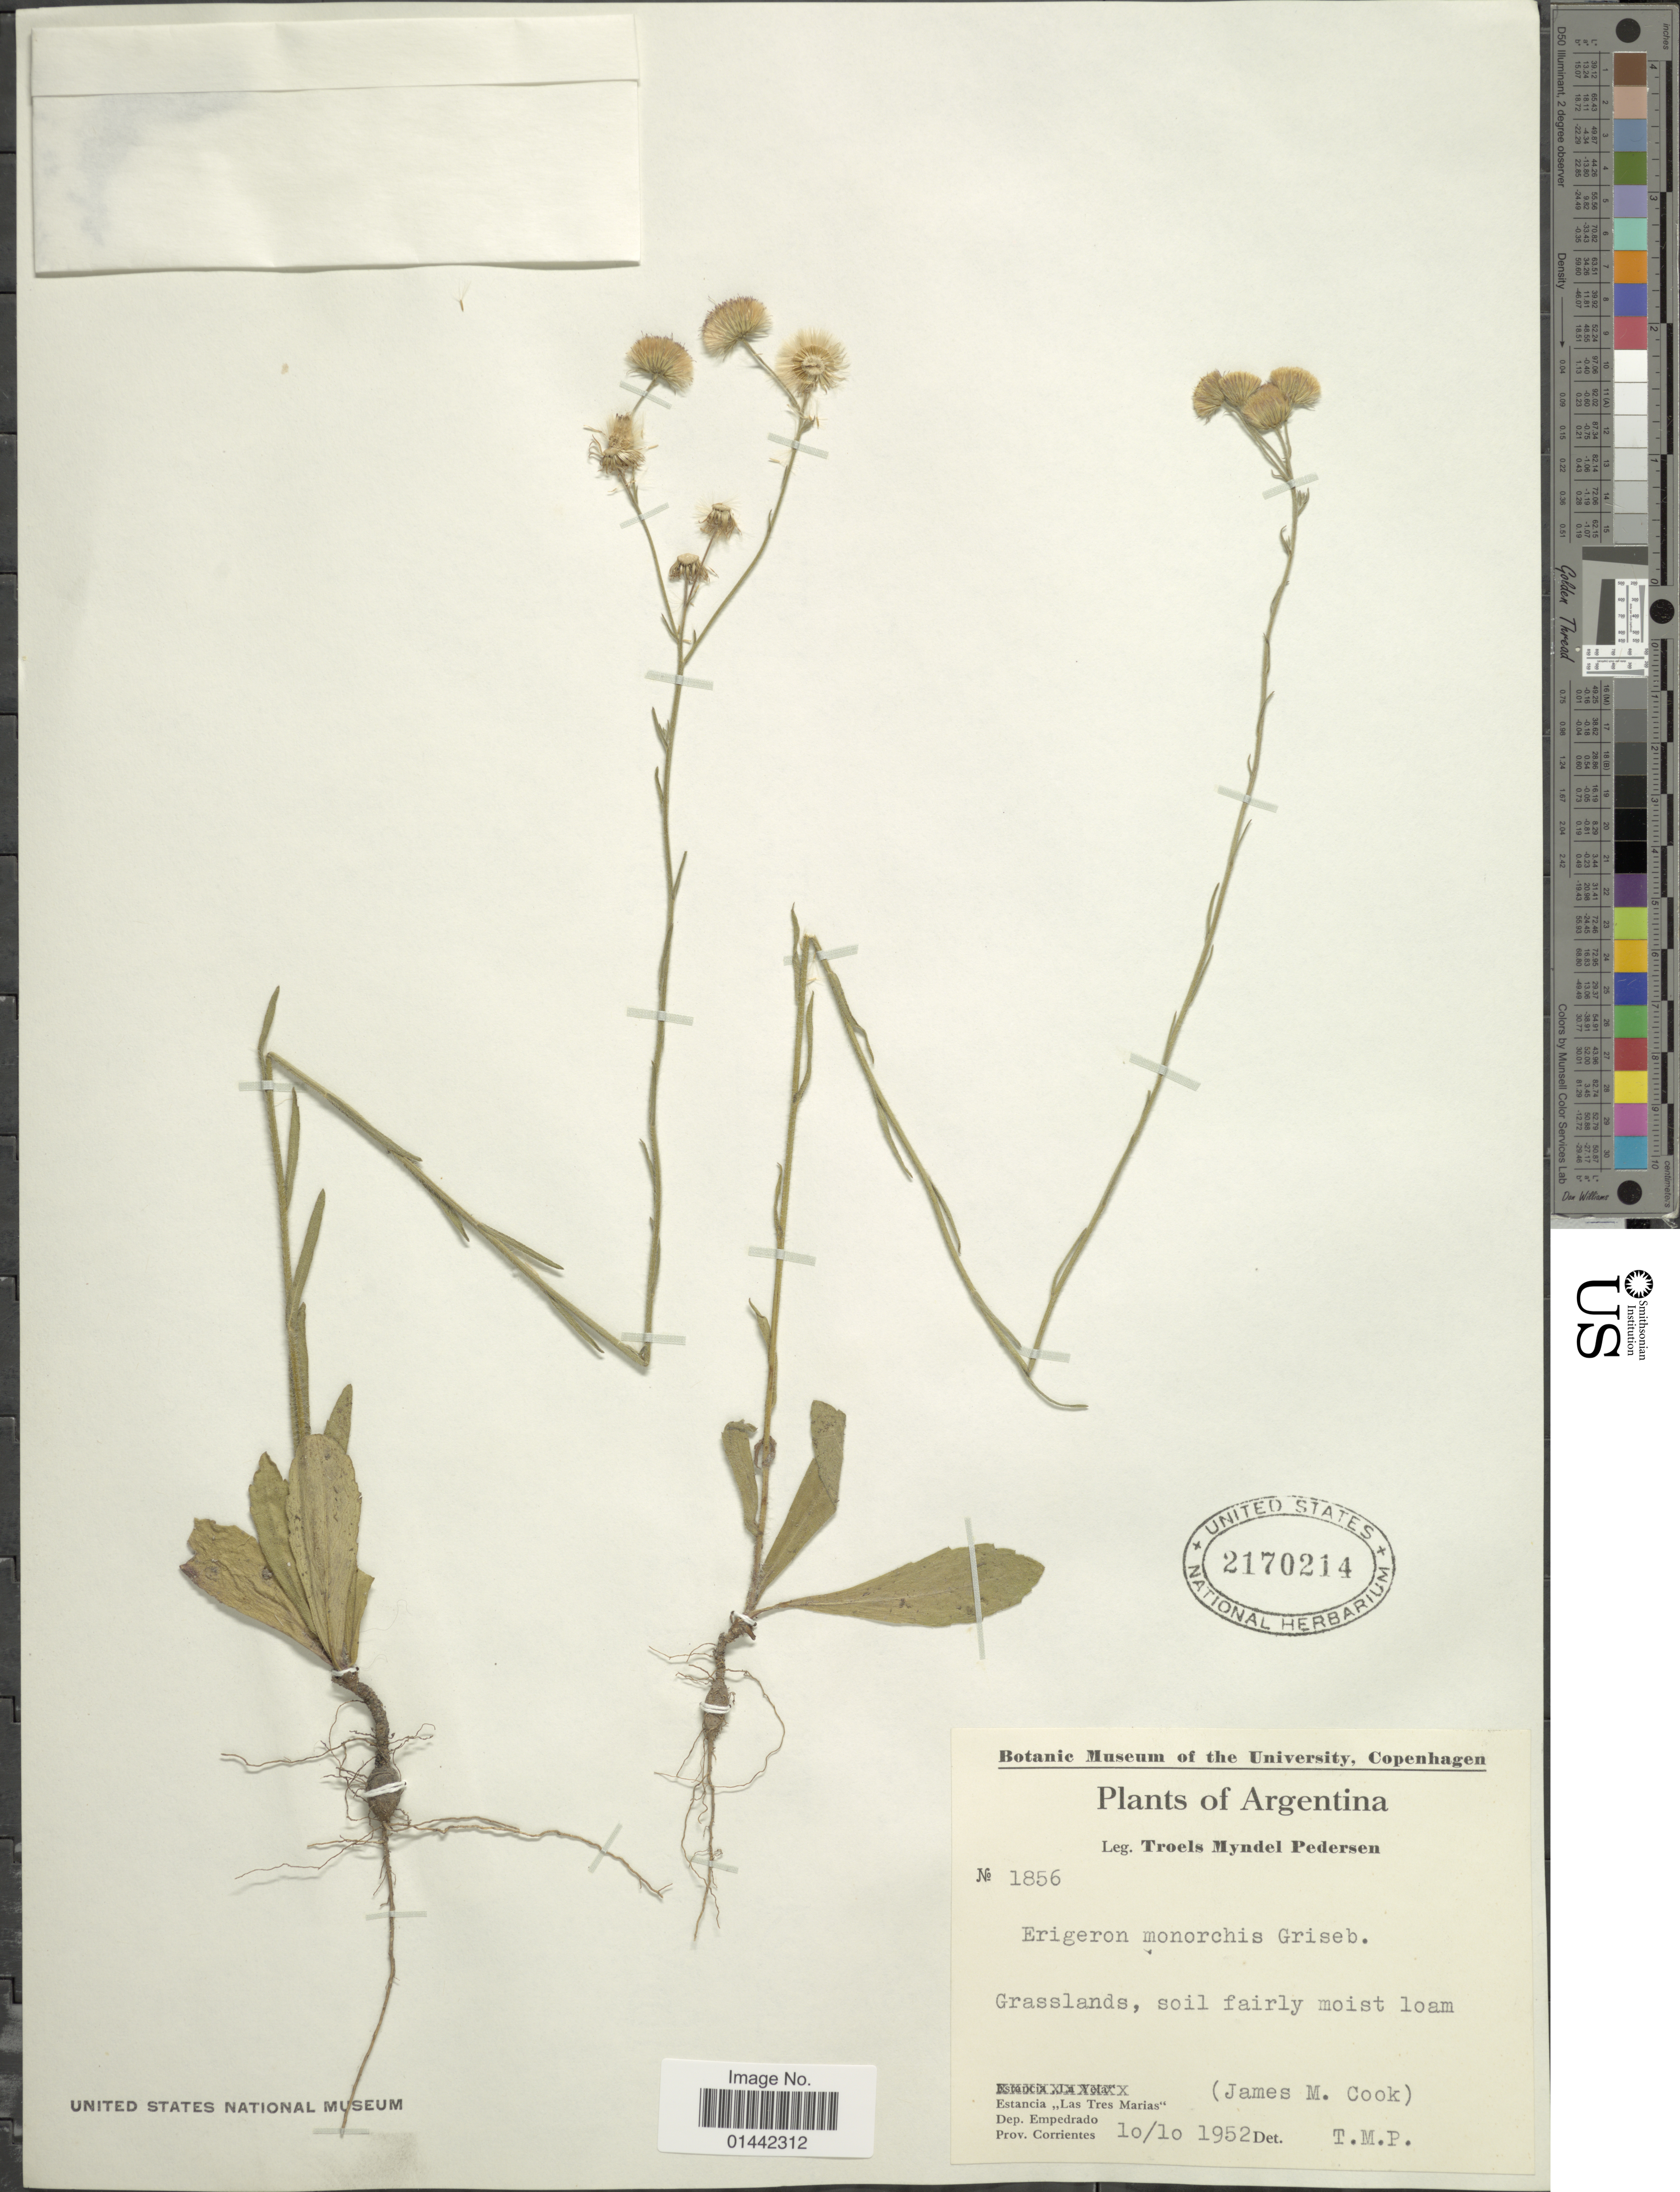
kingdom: Plantae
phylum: Tracheophyta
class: Magnoliopsida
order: Asterales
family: Asteraceae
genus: Erigeron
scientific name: Erigeron monorchis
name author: Griseb.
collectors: T. Pederson & J. Cook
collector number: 1856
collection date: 1952-10-10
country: Argentina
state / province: Corrientes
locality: Estancia Las Tres Marias, Dep. Empedrado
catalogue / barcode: US 2170214